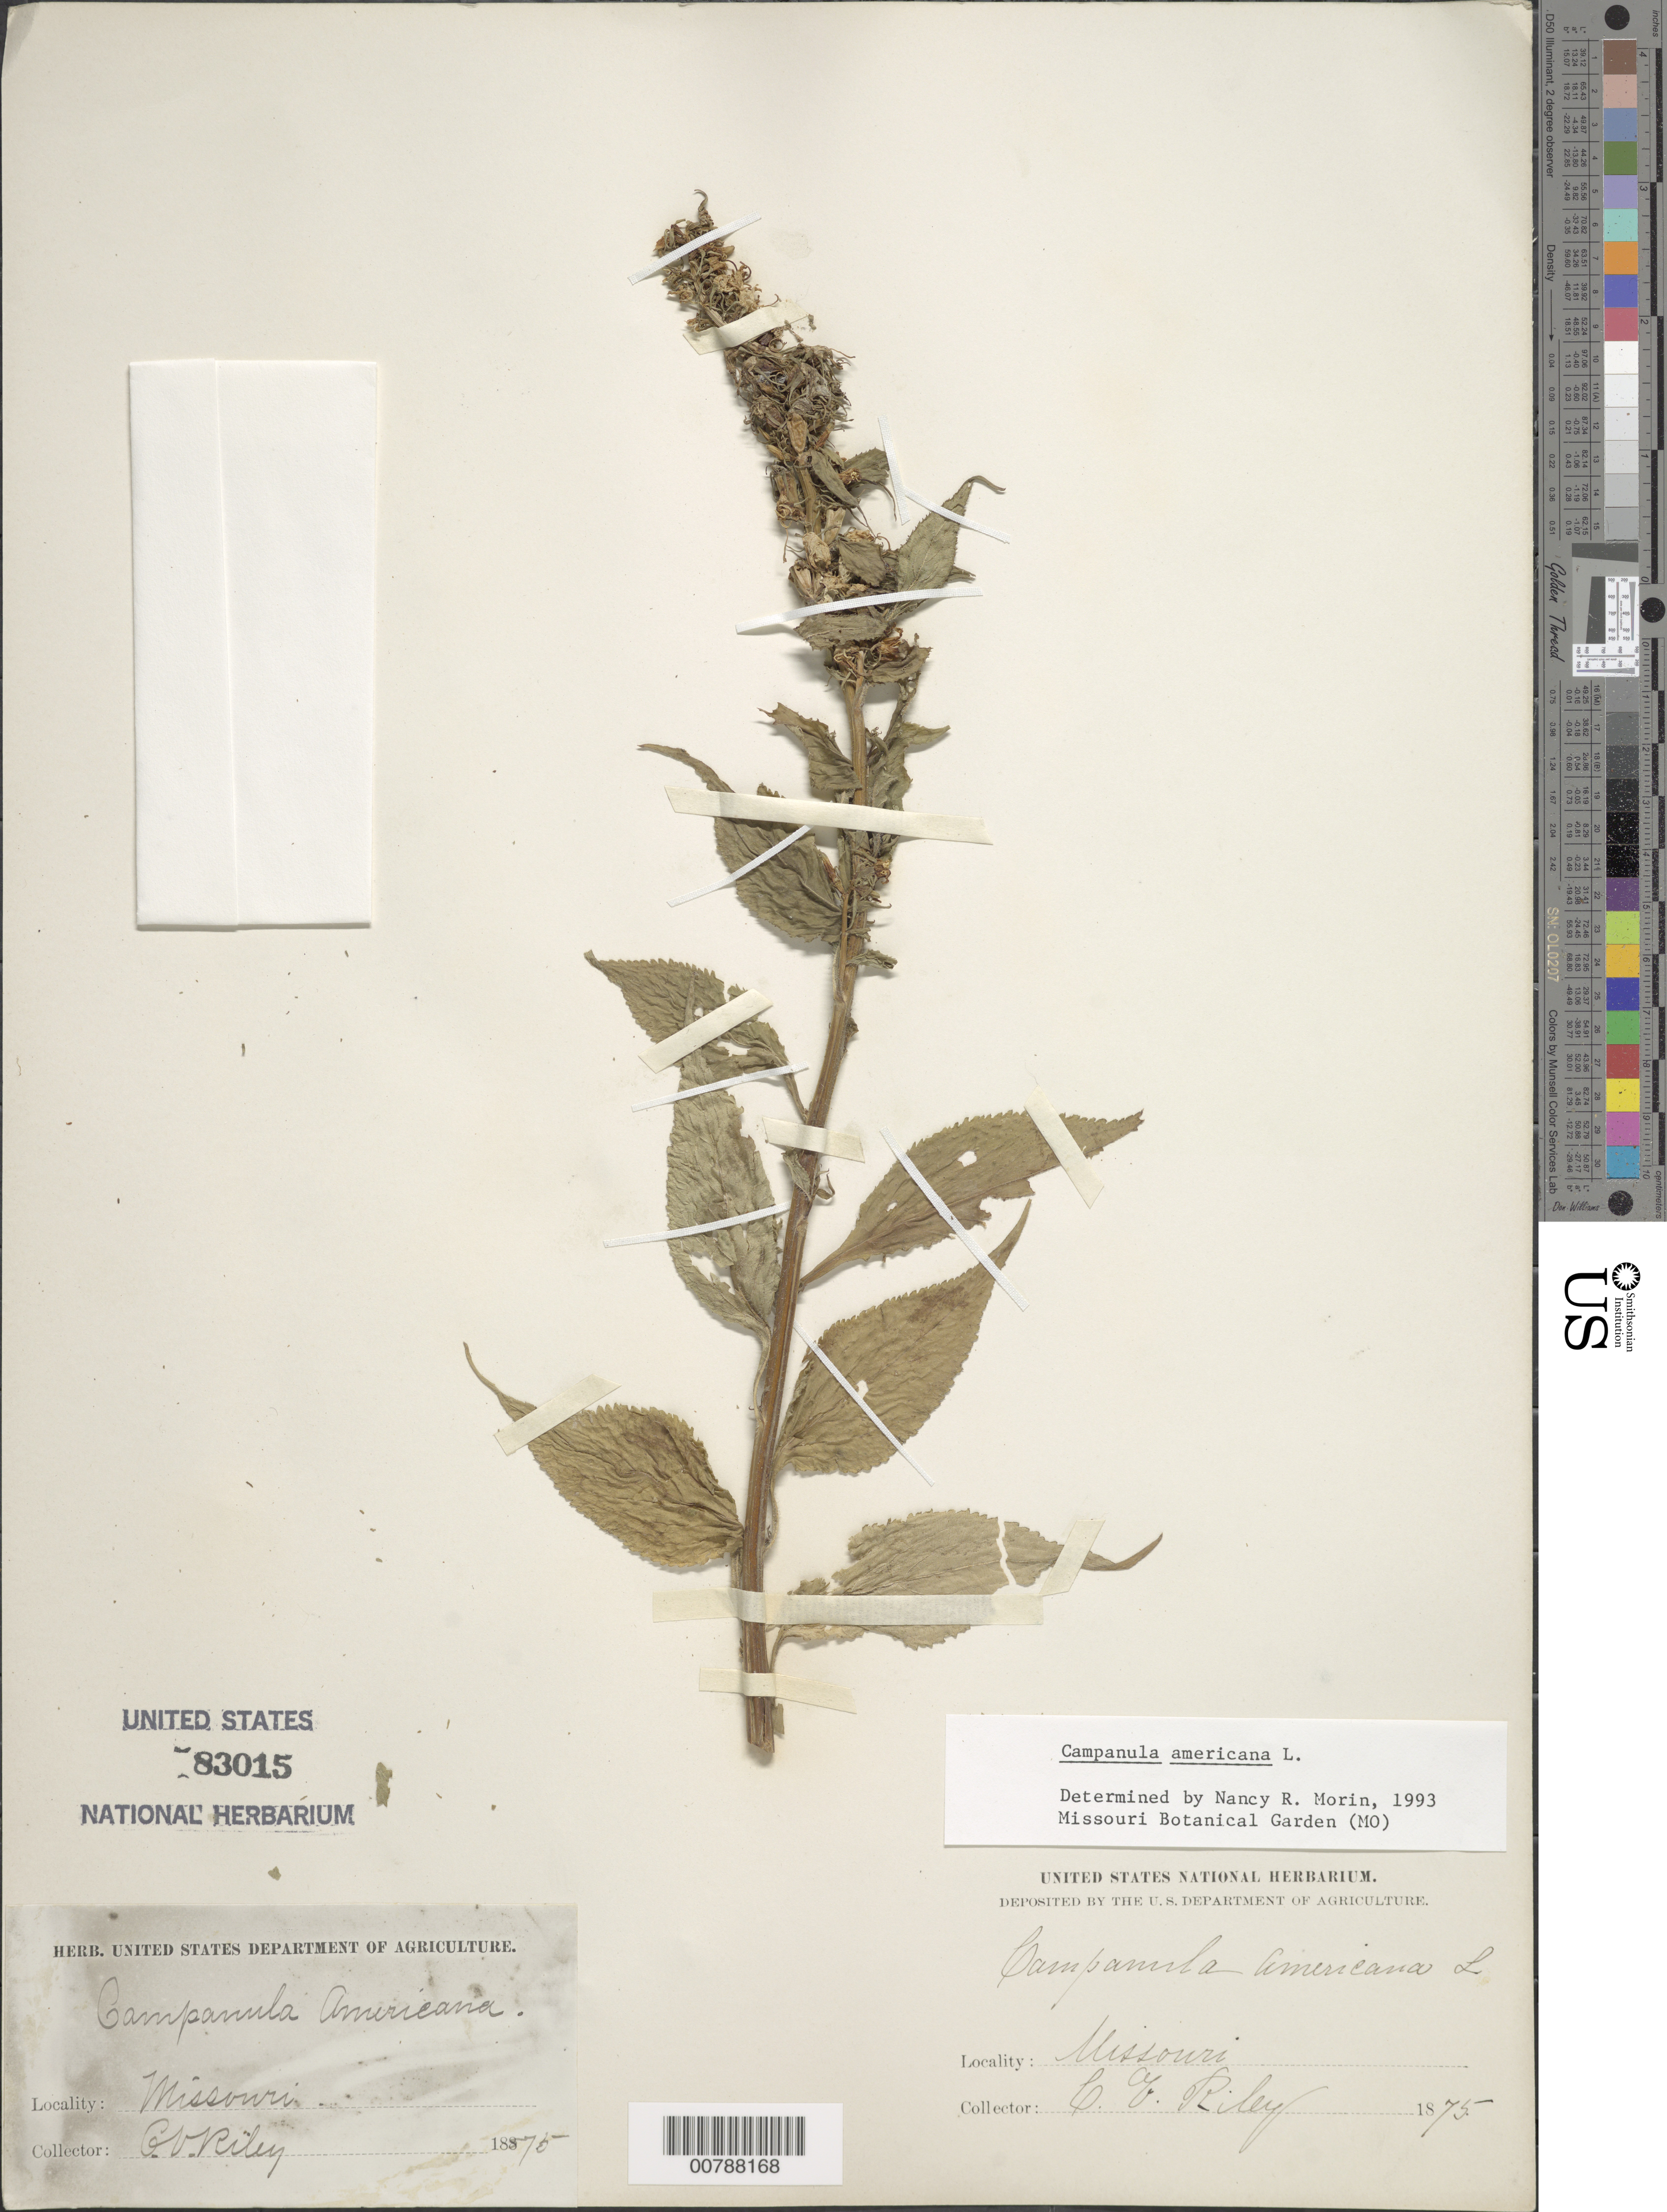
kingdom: Plantae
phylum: Tracheophyta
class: Magnoliopsida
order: Asterales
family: Campanulaceae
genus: Campanula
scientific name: Campanula americana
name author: L.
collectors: G. V. Riley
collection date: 1875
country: United States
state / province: Missouri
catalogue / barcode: US 83015